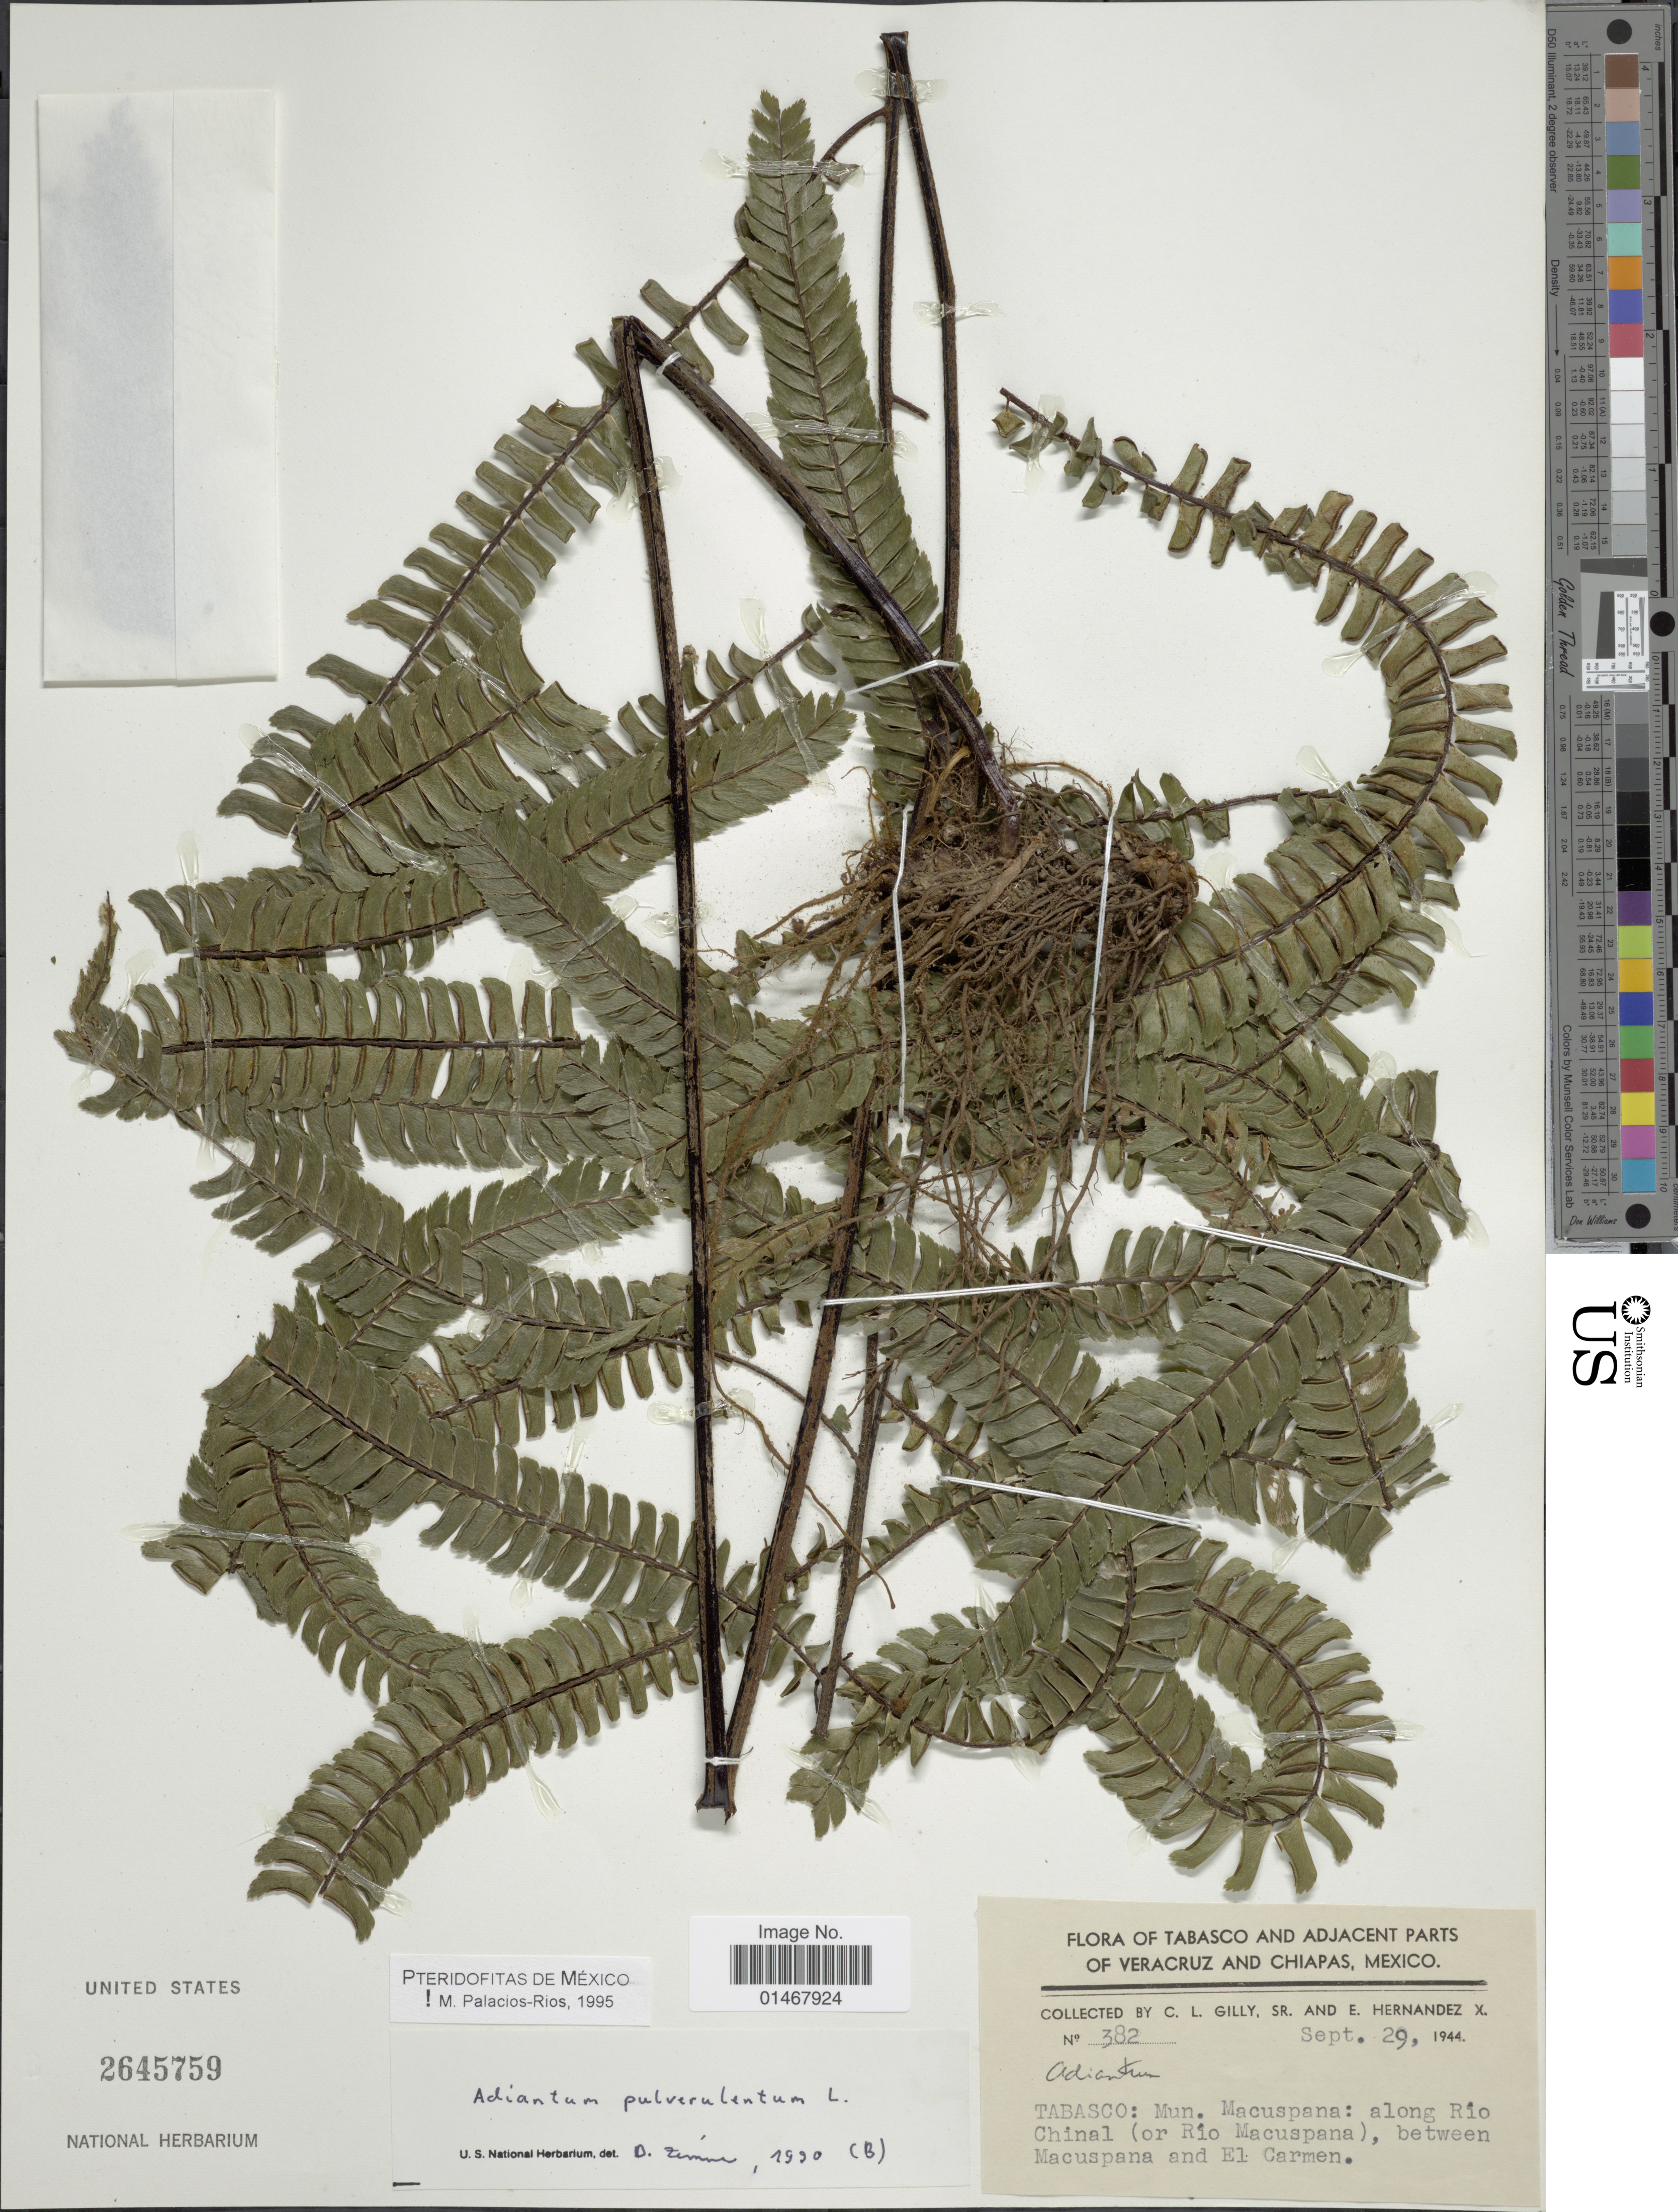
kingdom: Plantae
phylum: Tracheophyta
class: Polypodiopsida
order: Polypodiales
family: Pteridaceae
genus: Adiantum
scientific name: Adiantum pulverulentum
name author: L.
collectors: C. Gilly & E. Hernandez X.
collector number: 382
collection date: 1944-09-29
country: Mexico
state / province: Tabasco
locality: Tabasco and Adjacent Parts of Veracruz and Chiapas, Tabasco: Mun. Macuspana: along Rio Chinal (or Río Macuspana), between Macuspana and El Carmen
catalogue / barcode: US 2645759